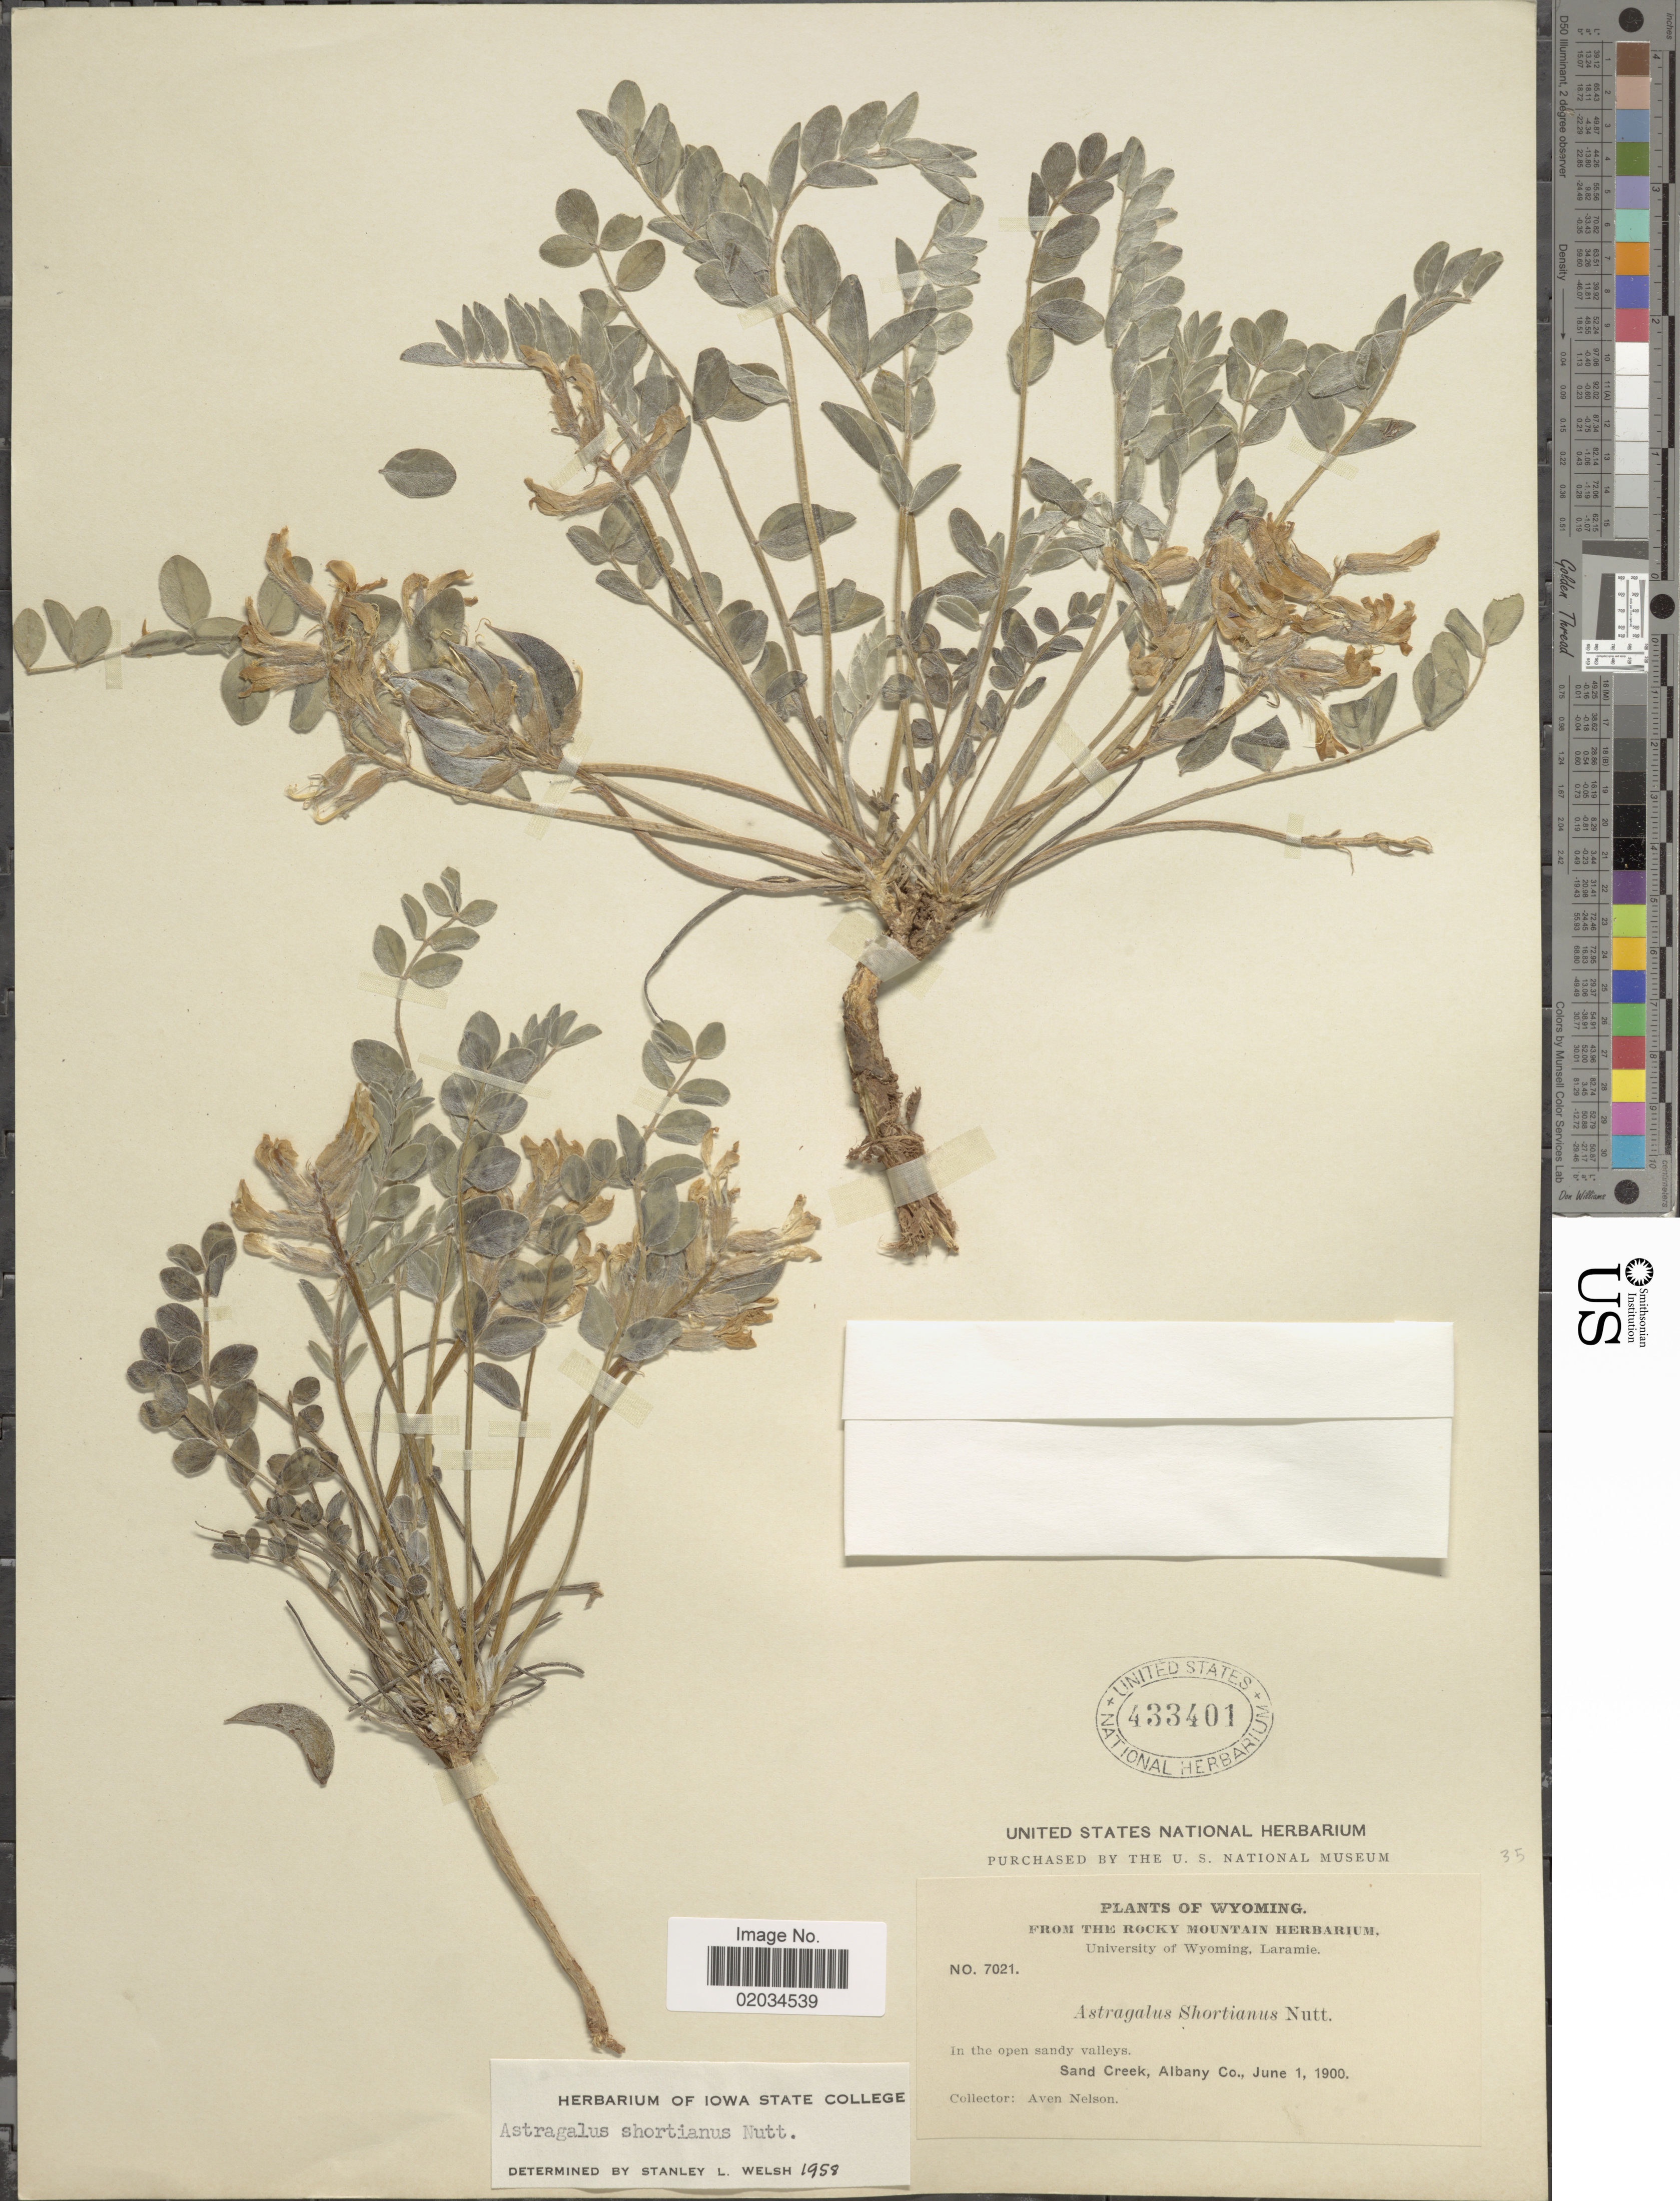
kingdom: Plantae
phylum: Tracheophyta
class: Magnoliopsida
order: Fabales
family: Fabaceae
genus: Astragalus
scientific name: Astragalus shortianus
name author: Nutt.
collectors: A. Nelson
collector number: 7021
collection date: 1900-06-01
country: United States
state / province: Wyoming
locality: In the open sandy valleys, Sand Creek, Albany Co.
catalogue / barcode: US 433401